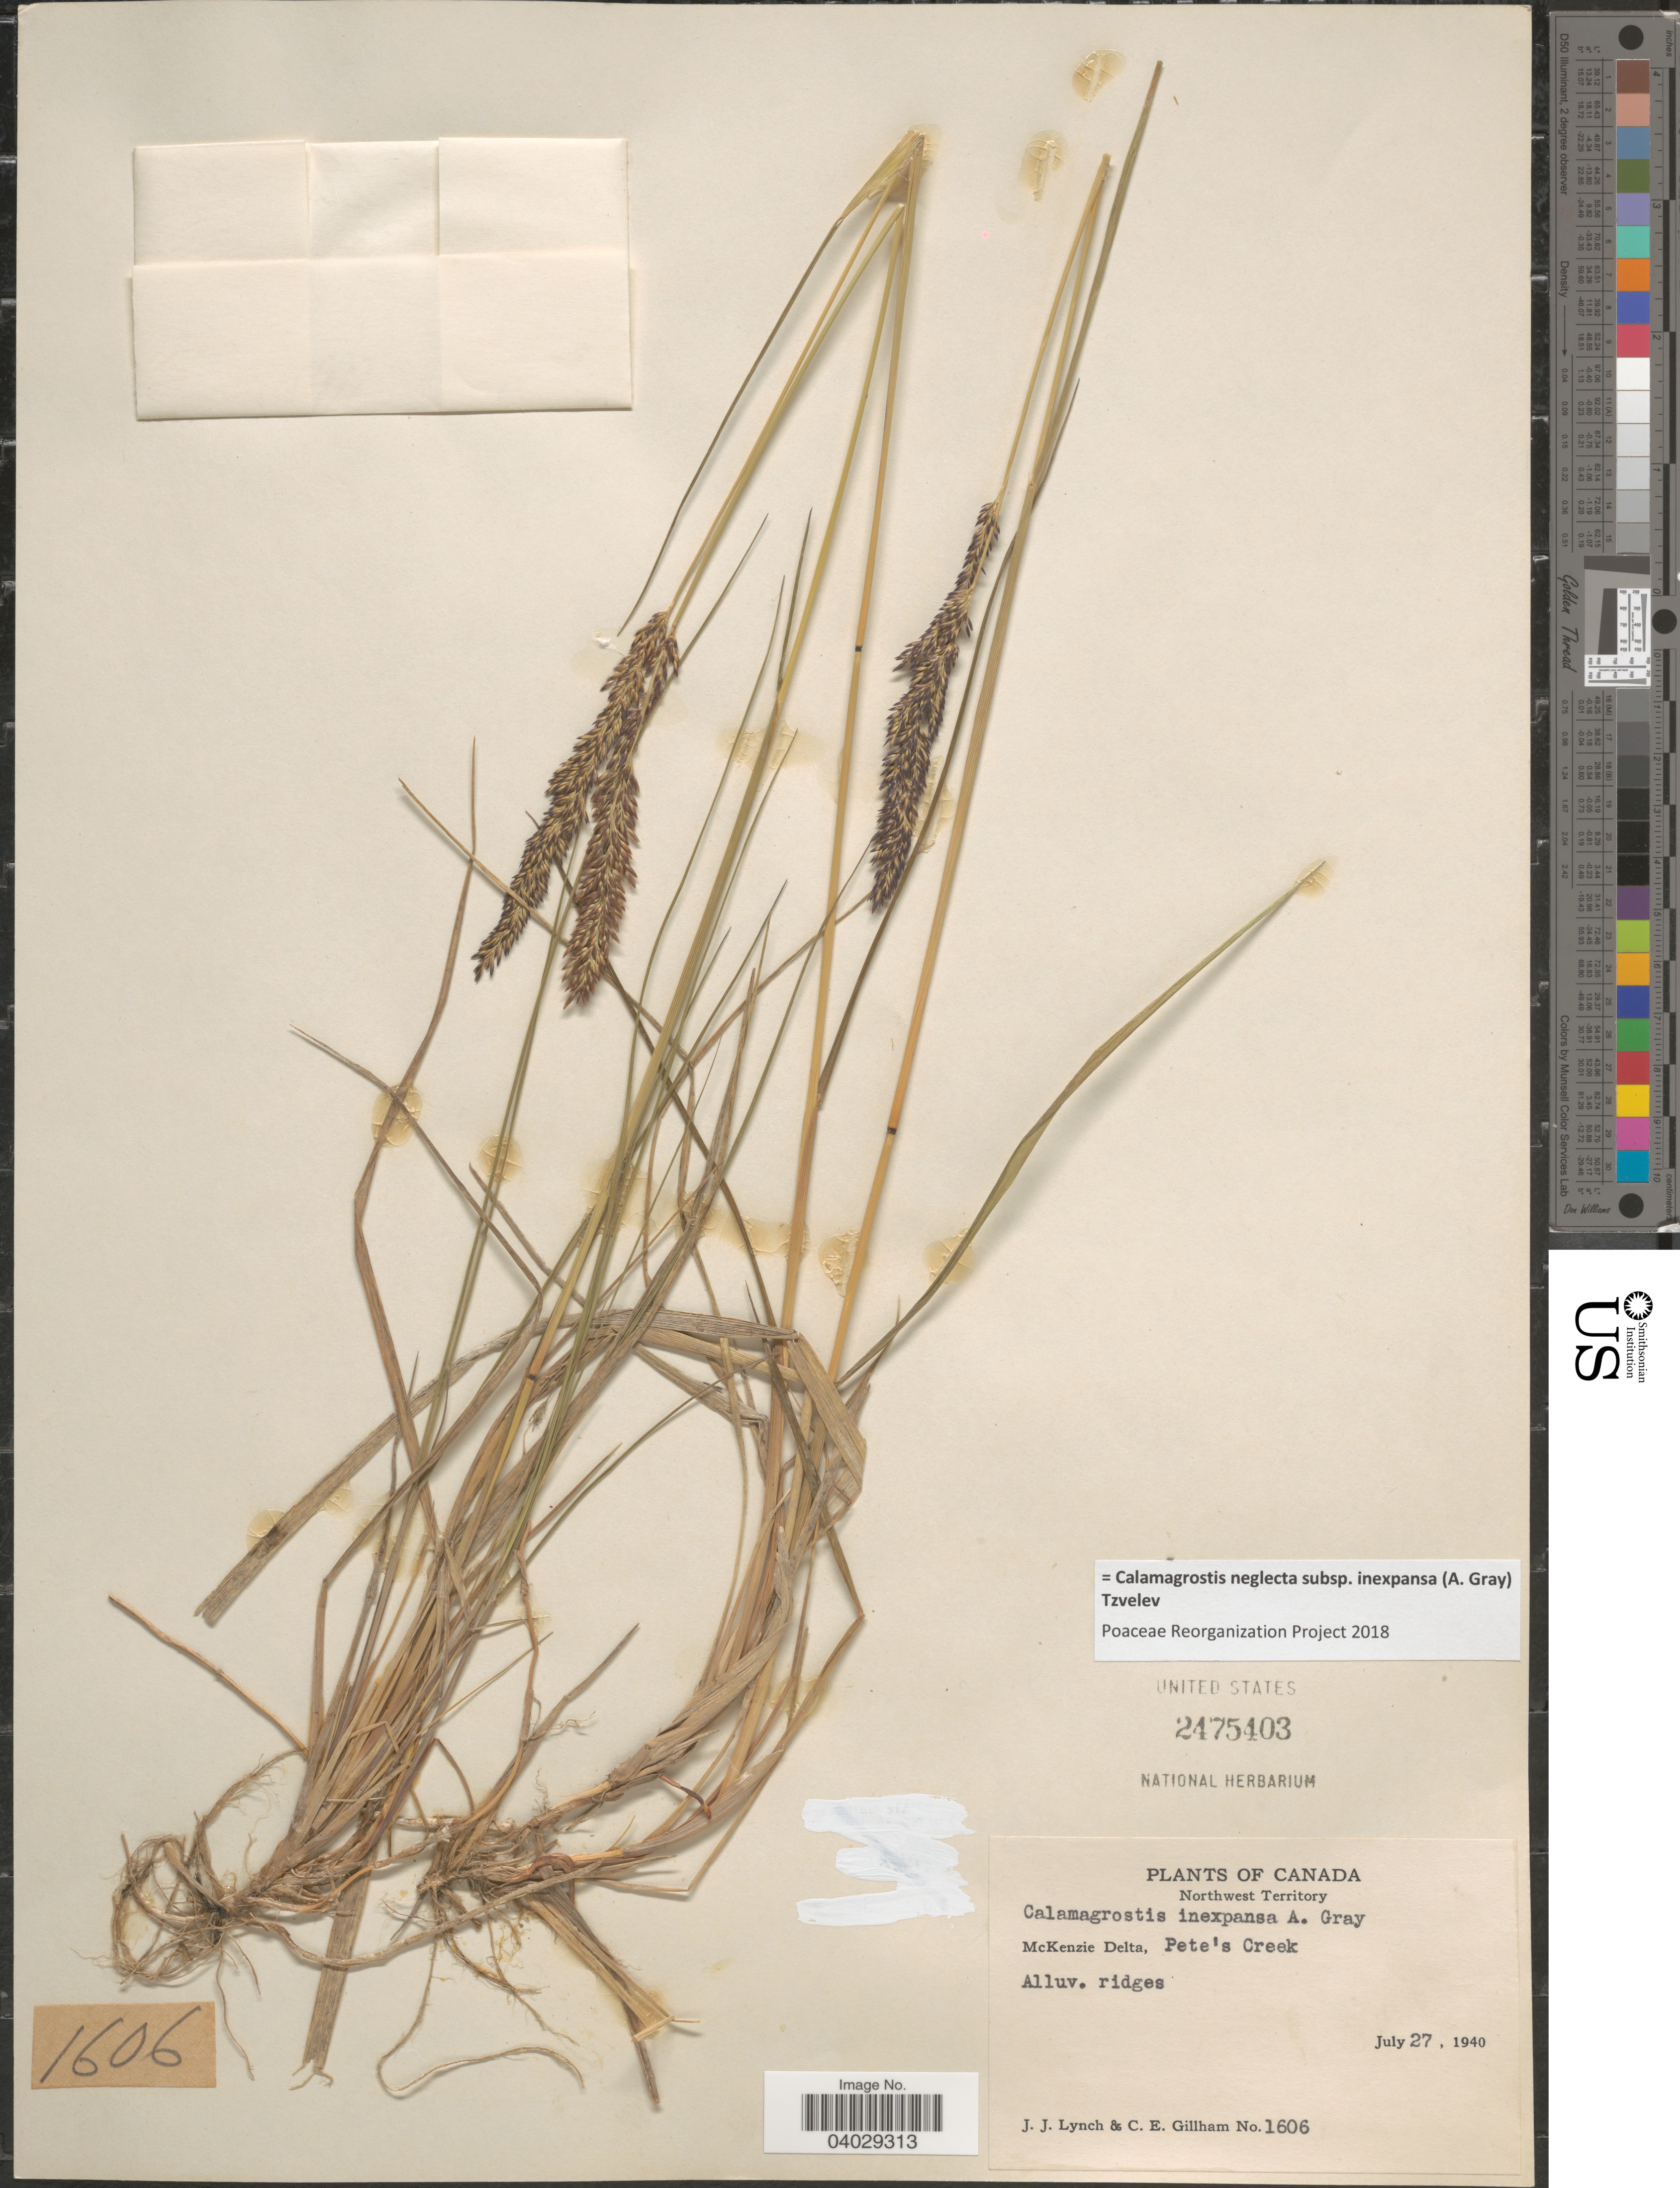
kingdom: Plantae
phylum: Tracheophyta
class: Liliopsida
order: Poales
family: Poaceae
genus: Calamagrostis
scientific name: Calamagrostis neglecta subsp. inexpansa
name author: (A. Gray) Tzvelev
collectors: J. Lynch & C. Gillham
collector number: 1606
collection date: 1940-07-27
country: Canada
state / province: Northwest Territories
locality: Northwest Territory. McKenzie Delta, Pete's Creek.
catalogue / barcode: US 2475403